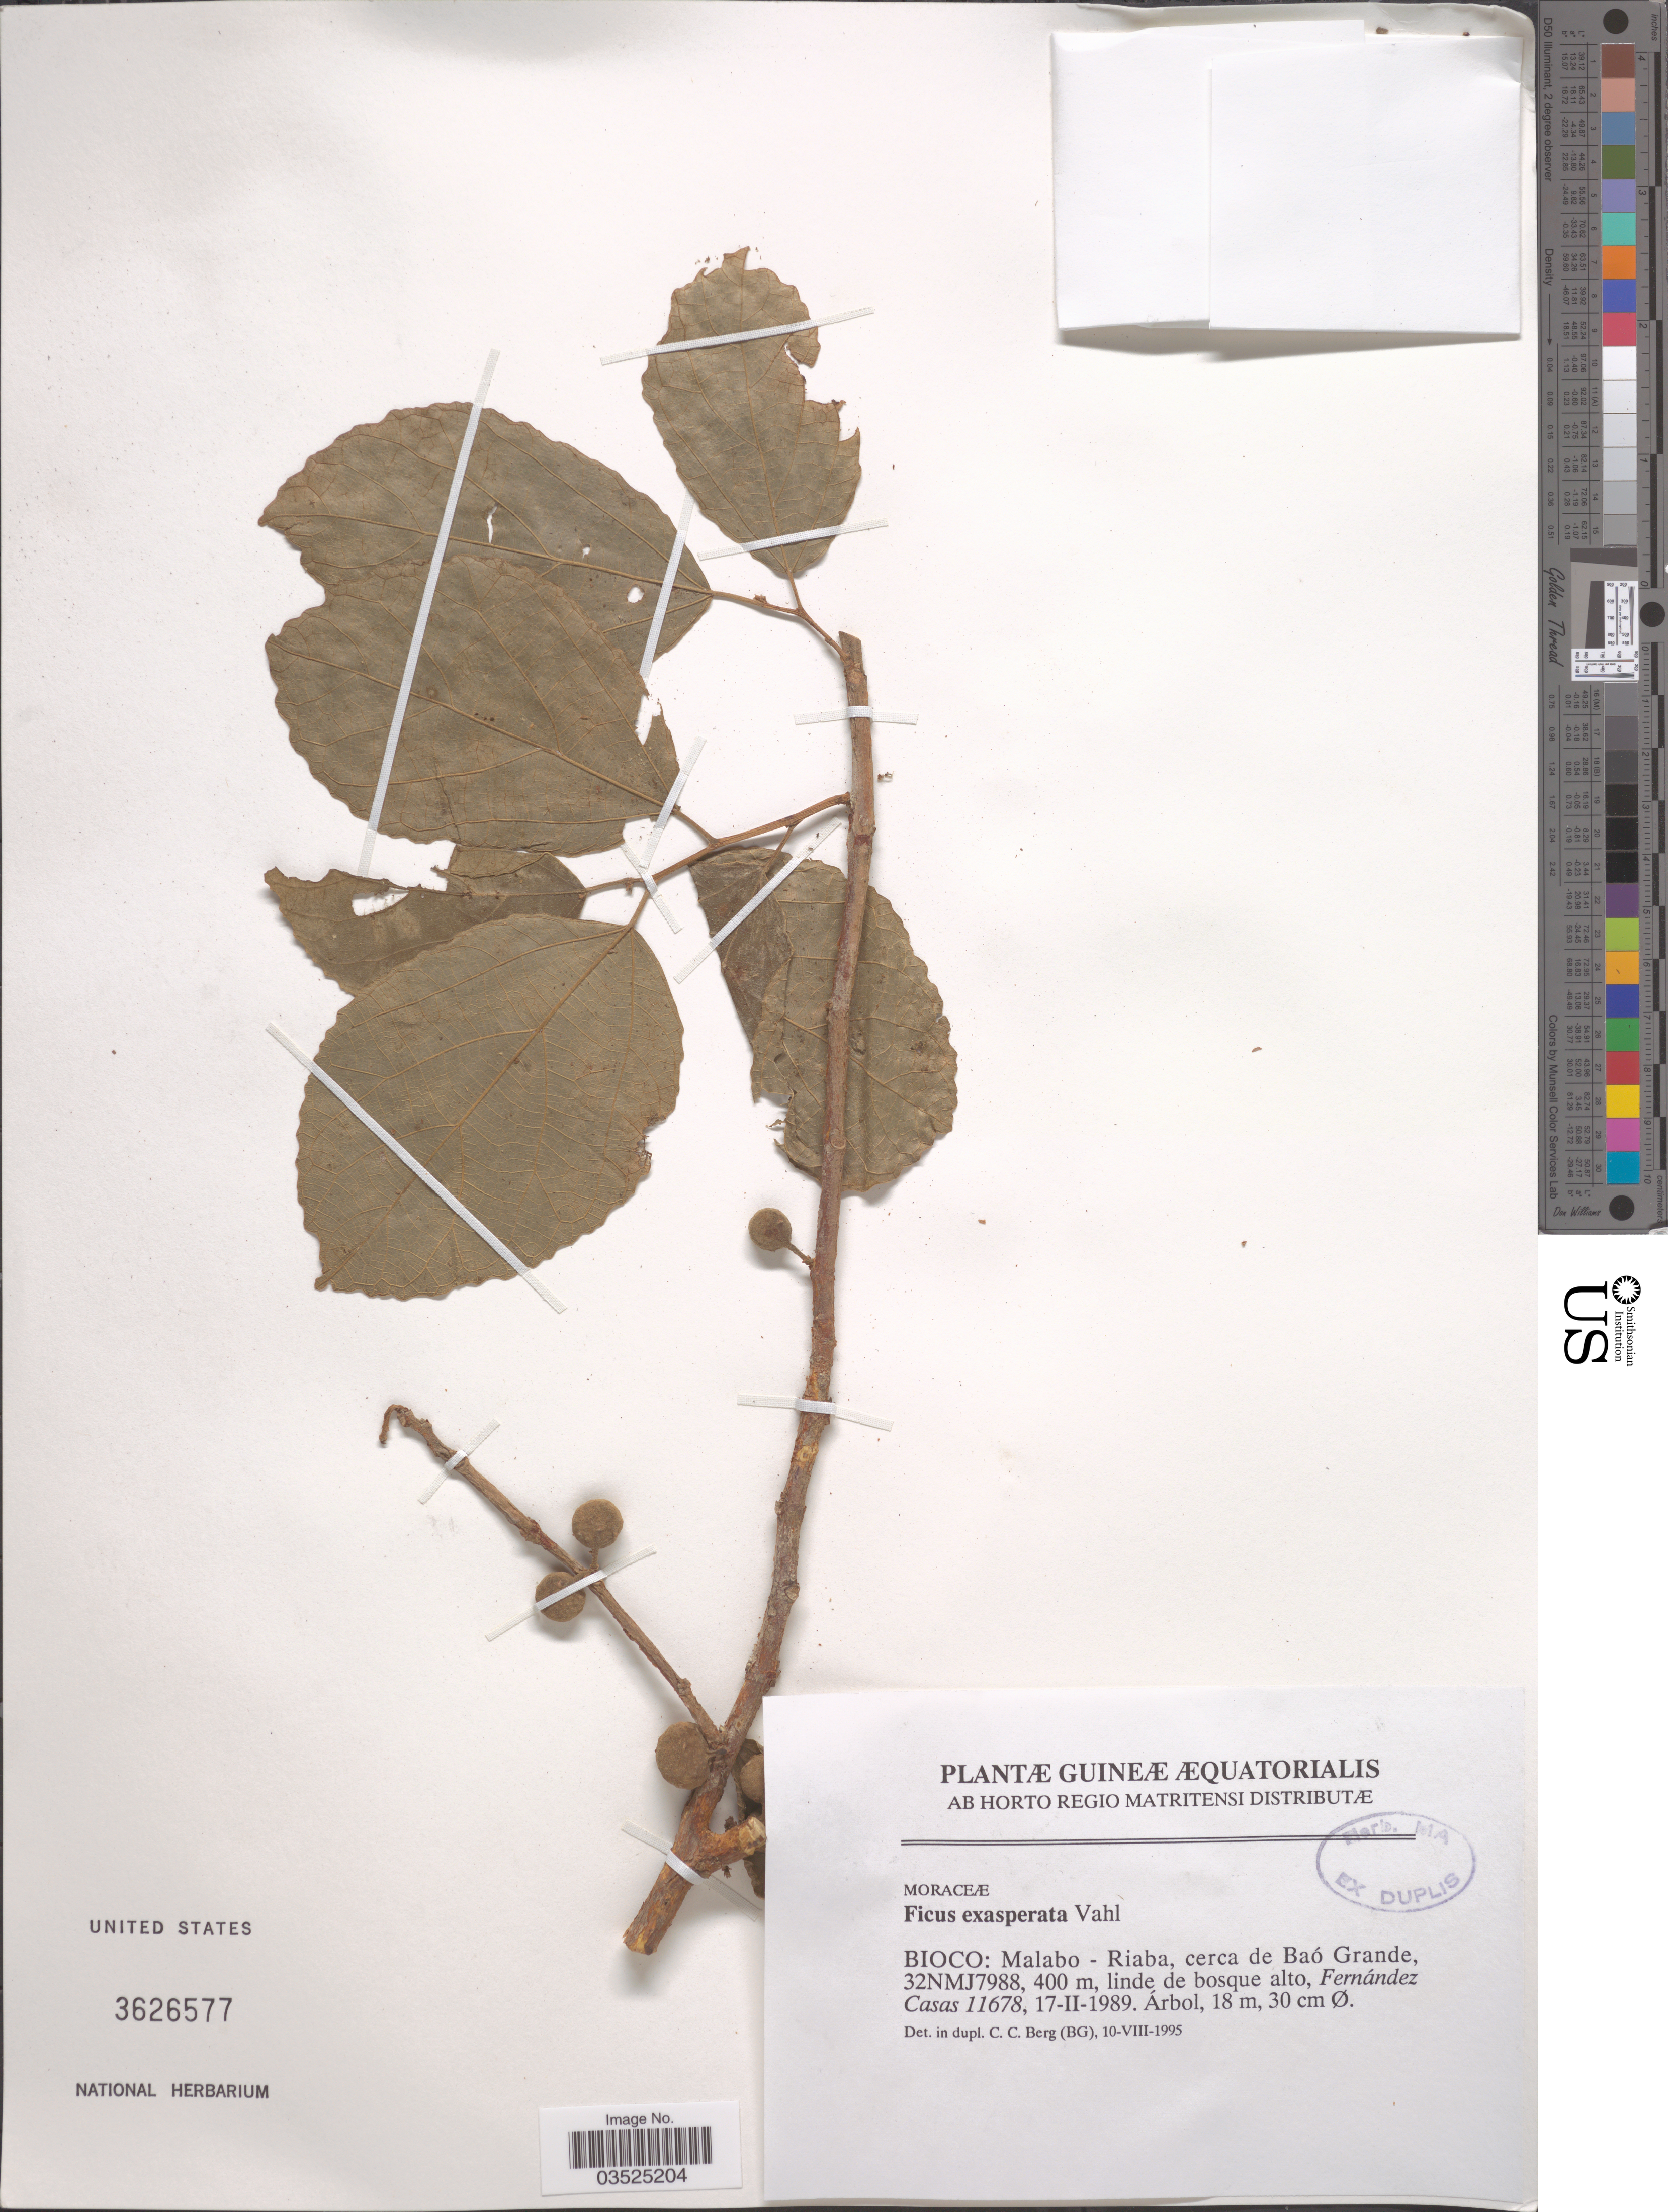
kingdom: Plantae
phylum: Tracheophyta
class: Magnoliopsida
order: Rosales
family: Moraceae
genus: Ficus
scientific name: Ficus exasperata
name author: Vahl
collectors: F. Casas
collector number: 11678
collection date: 1989-02-17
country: Equatorial Guinea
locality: Bioco: Malabo - Riaba, cerca de Baó Grande, 32NMJ7988.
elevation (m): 400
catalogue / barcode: US 3626577